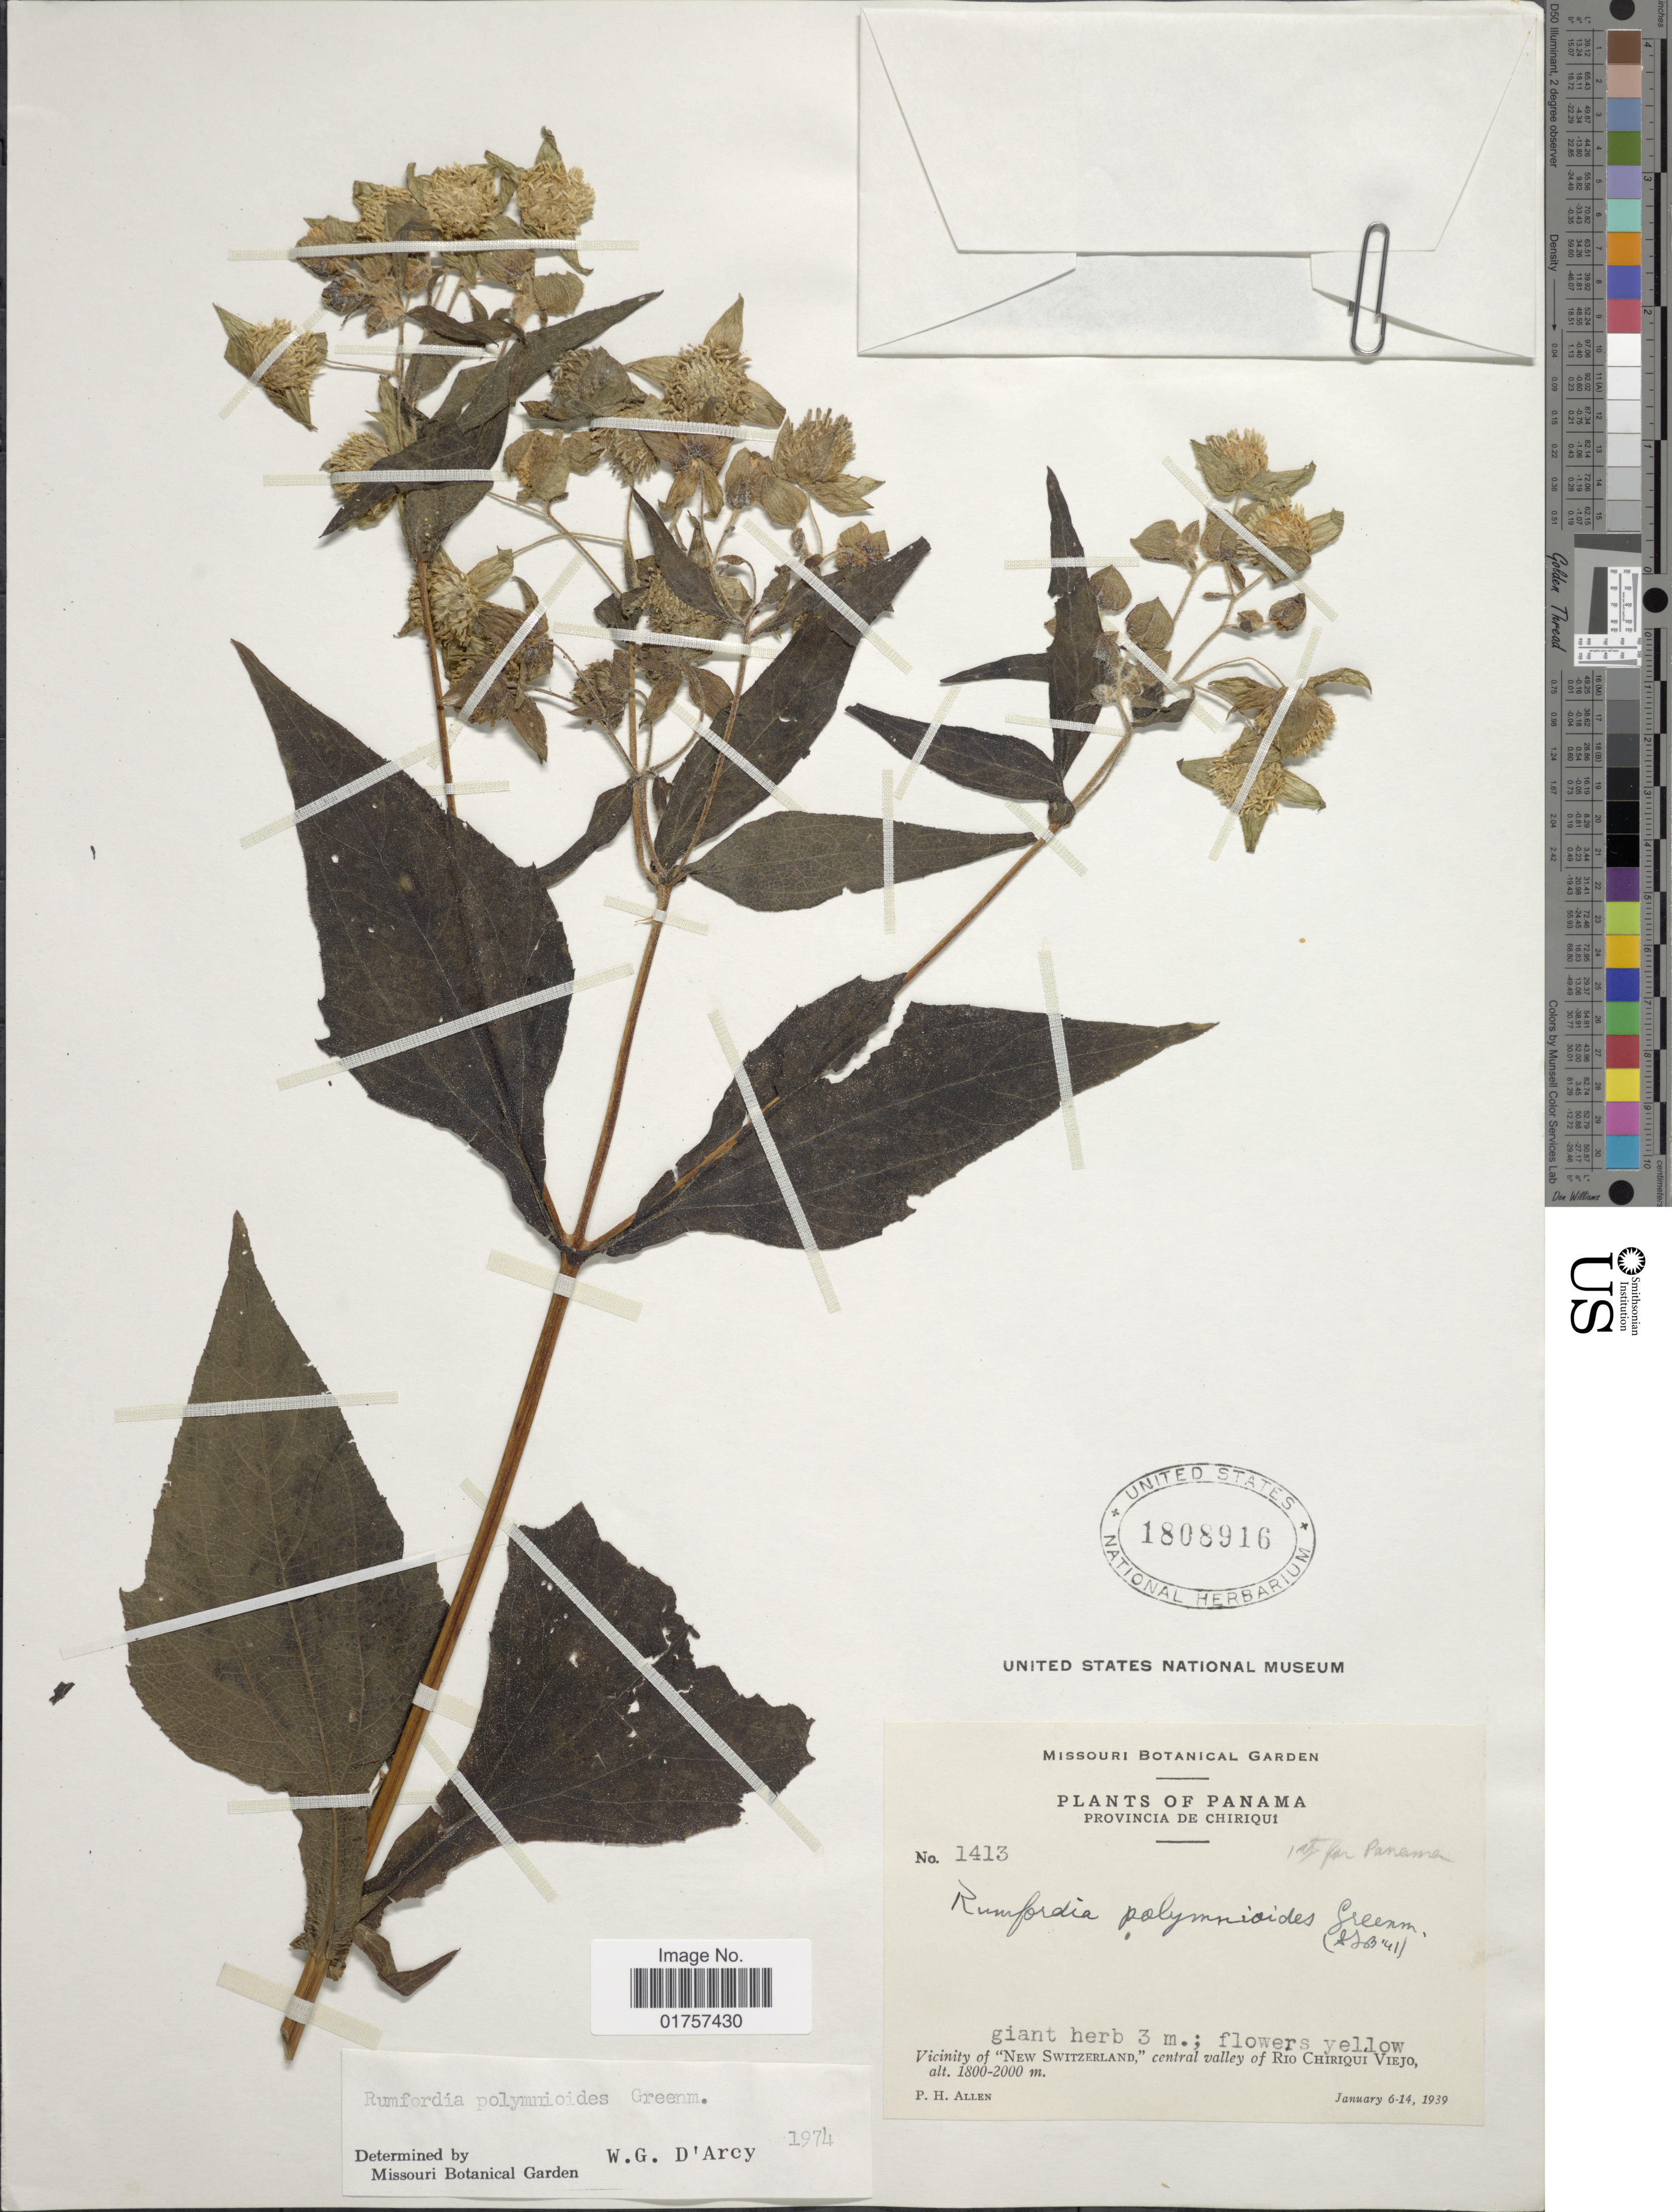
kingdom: Plantae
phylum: Tracheophyta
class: Magnoliopsida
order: Asterales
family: Asteraceae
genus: Rumfordia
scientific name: Rumfordia polymnioides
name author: Greenm.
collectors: P. H. Allen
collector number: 1413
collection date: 1939-01-06/1939-01-14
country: Panama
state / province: Chiriqui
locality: Vicinity of "New Switzerland," central valley of Rio Chiriqui Viejo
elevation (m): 1800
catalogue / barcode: US 1808916